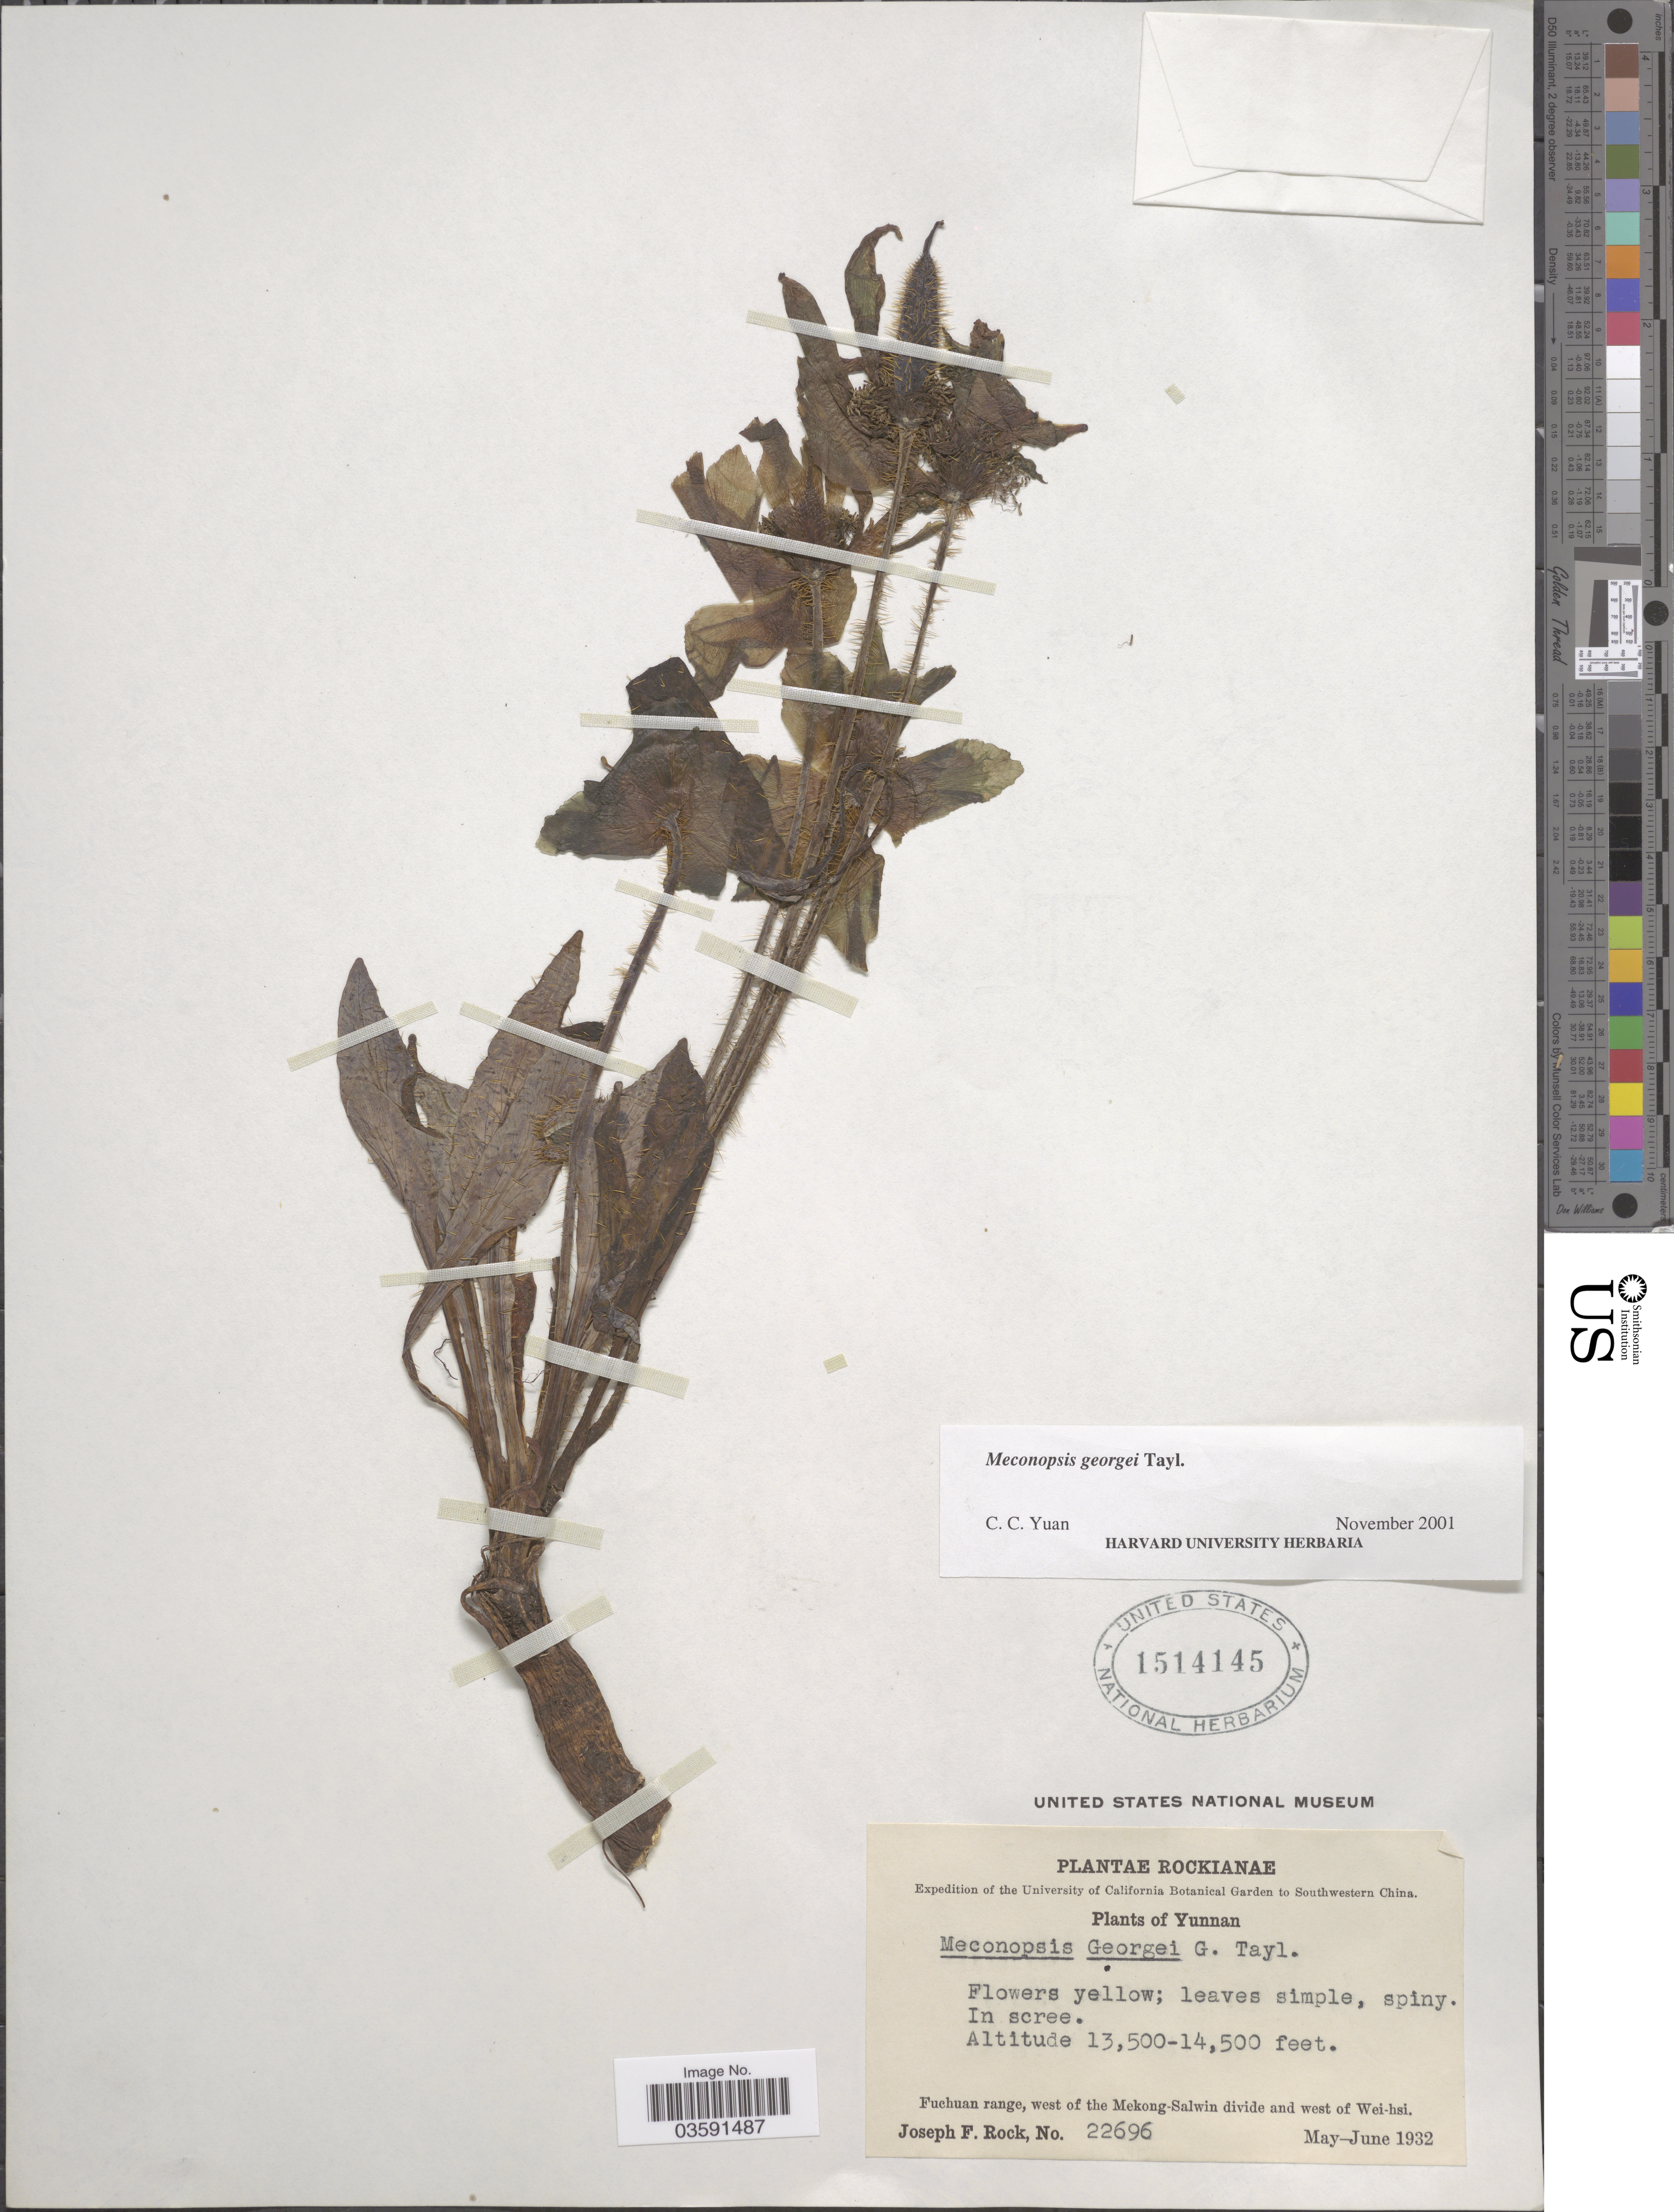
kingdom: Plantae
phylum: Tracheophyta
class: Magnoliopsida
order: Ranunculales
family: Papaveraceae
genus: Meconopsis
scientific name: Meconopsis georgei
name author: G. Taylor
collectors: J. F. Rock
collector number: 22696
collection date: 1932-05/1932-06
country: China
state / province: Yunnan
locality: Southwestern China. Fuchuan range, west of the Mekong-Salwin divide and west of Wei-hsi.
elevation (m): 4115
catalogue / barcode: US 1514145